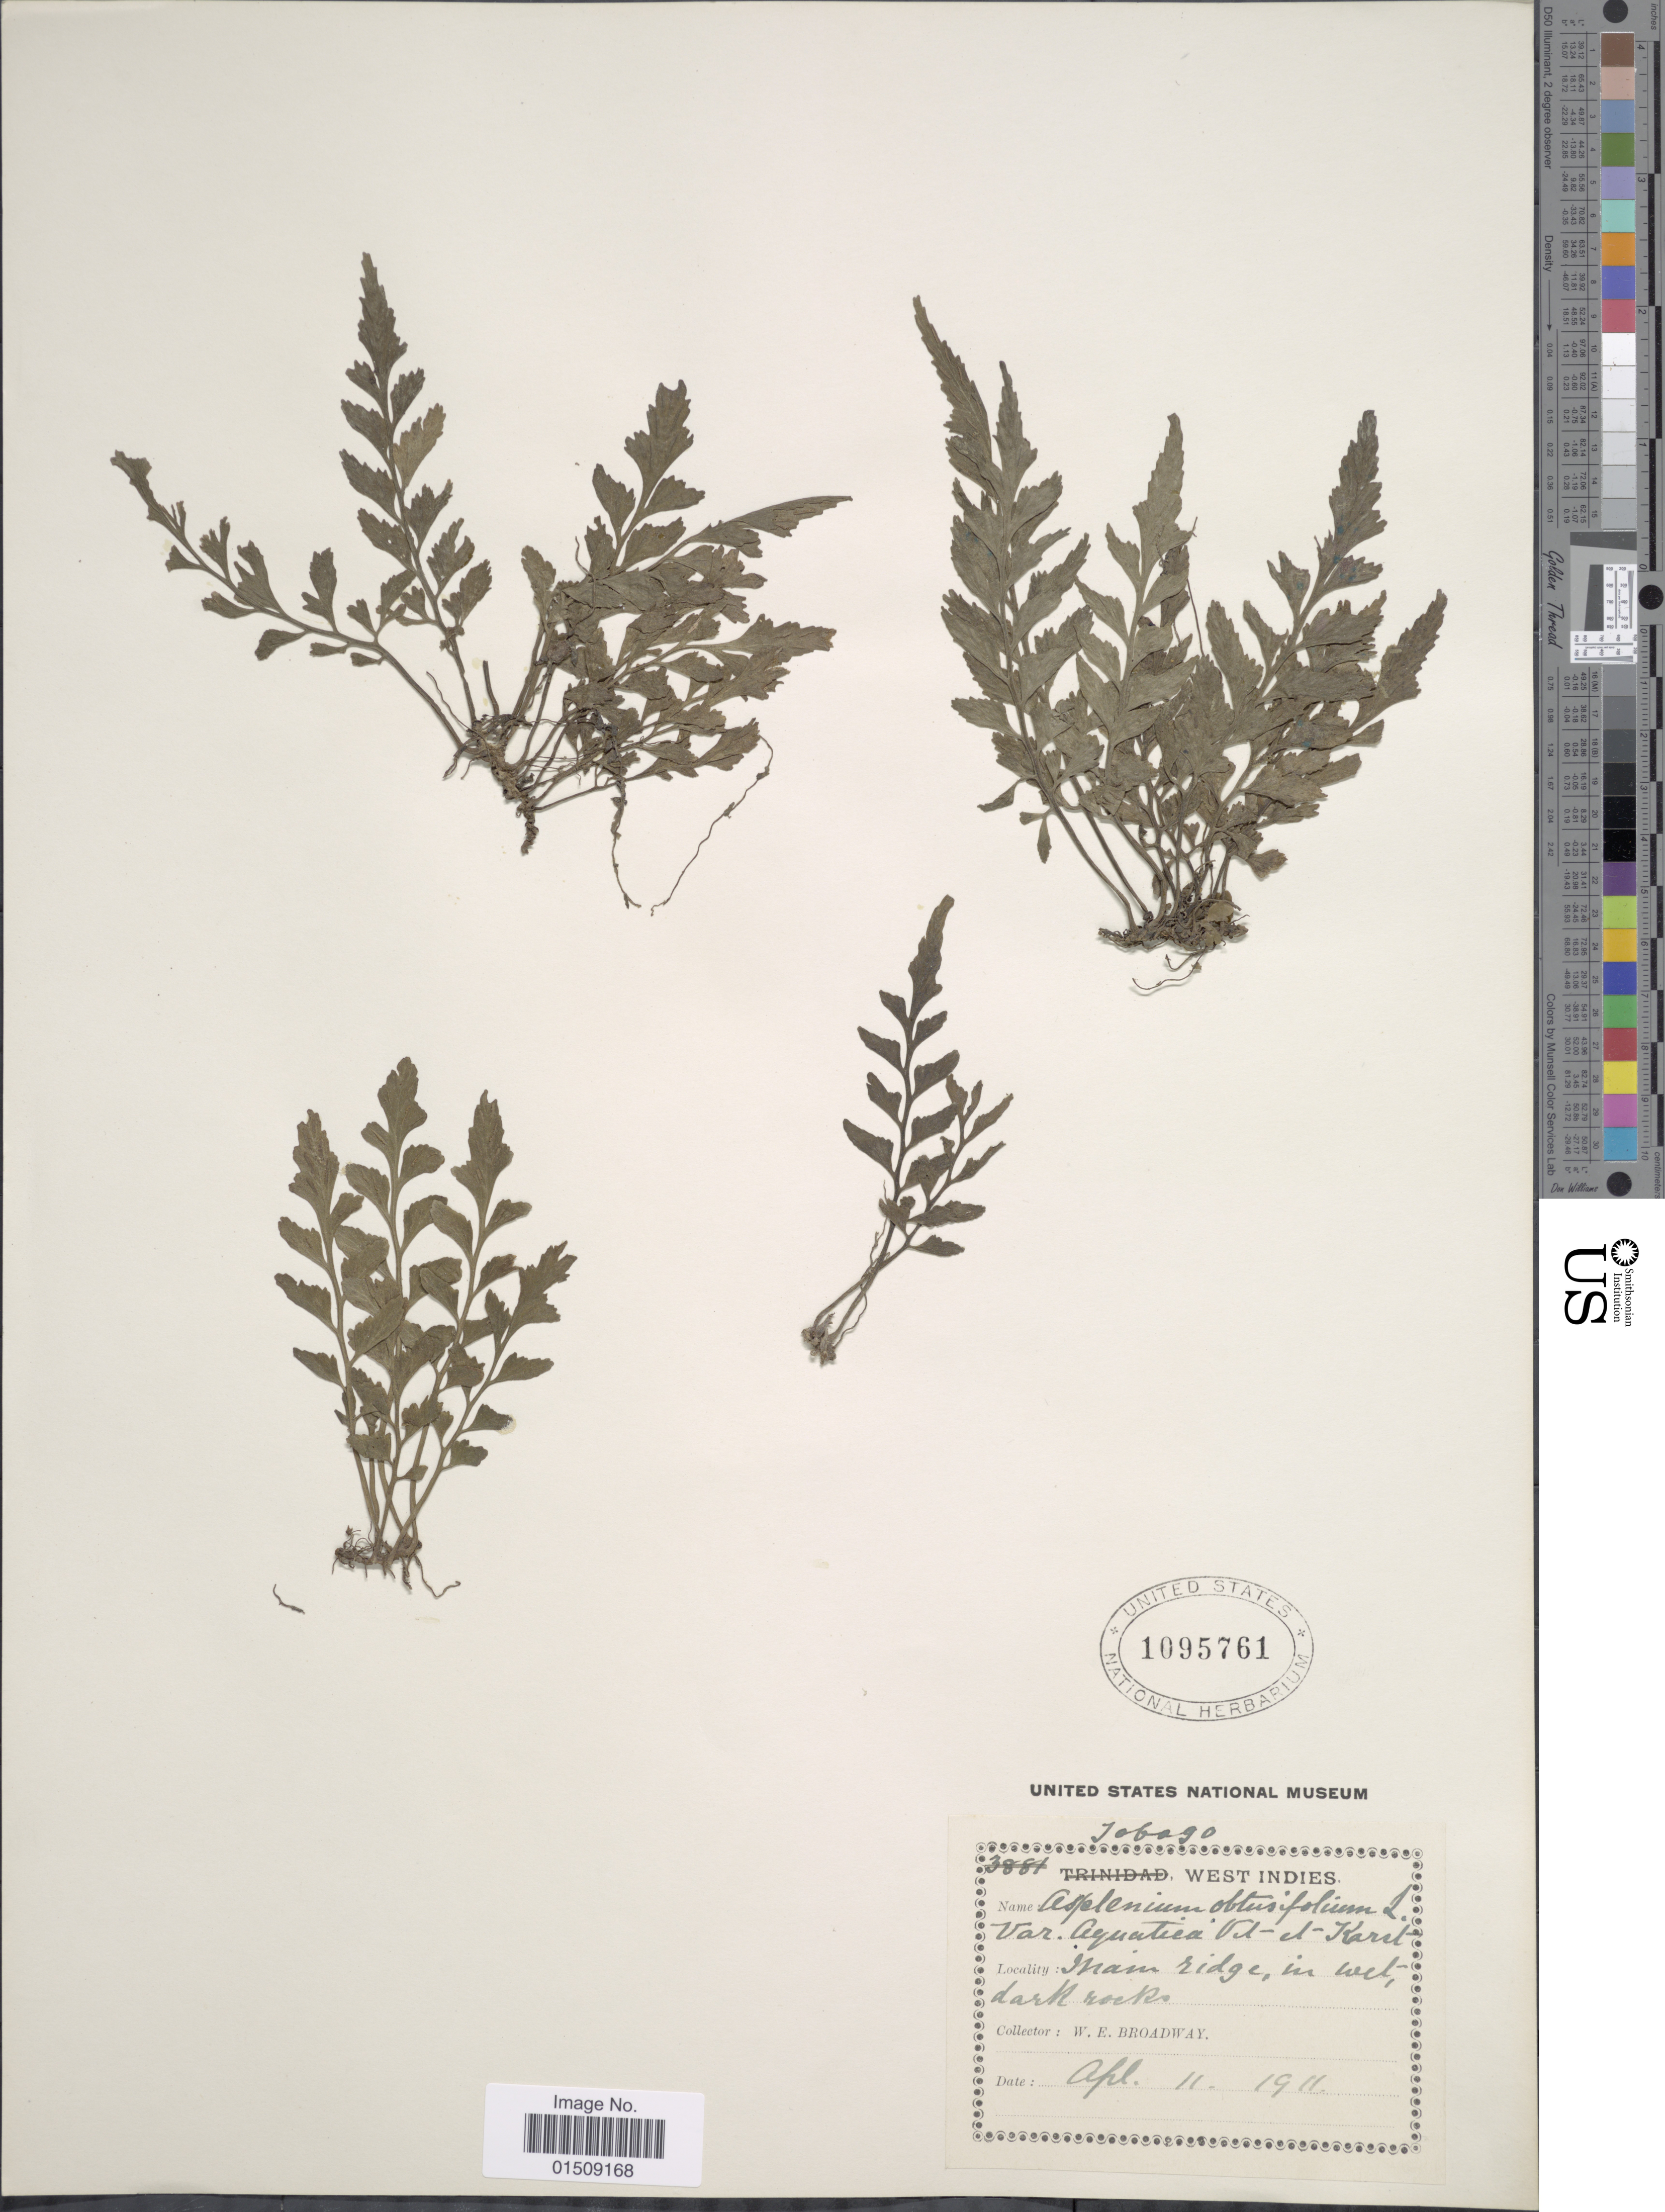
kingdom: Plantae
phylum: Tracheophyta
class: Polypodiopsida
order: Polypodiales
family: Aspleniaceae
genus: Asplenium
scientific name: Asplenium obtusifolium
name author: L.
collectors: W. E. Broadway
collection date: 1911-04-11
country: Trinidad and Tobago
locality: Tobago, West Indies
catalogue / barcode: US 1095761